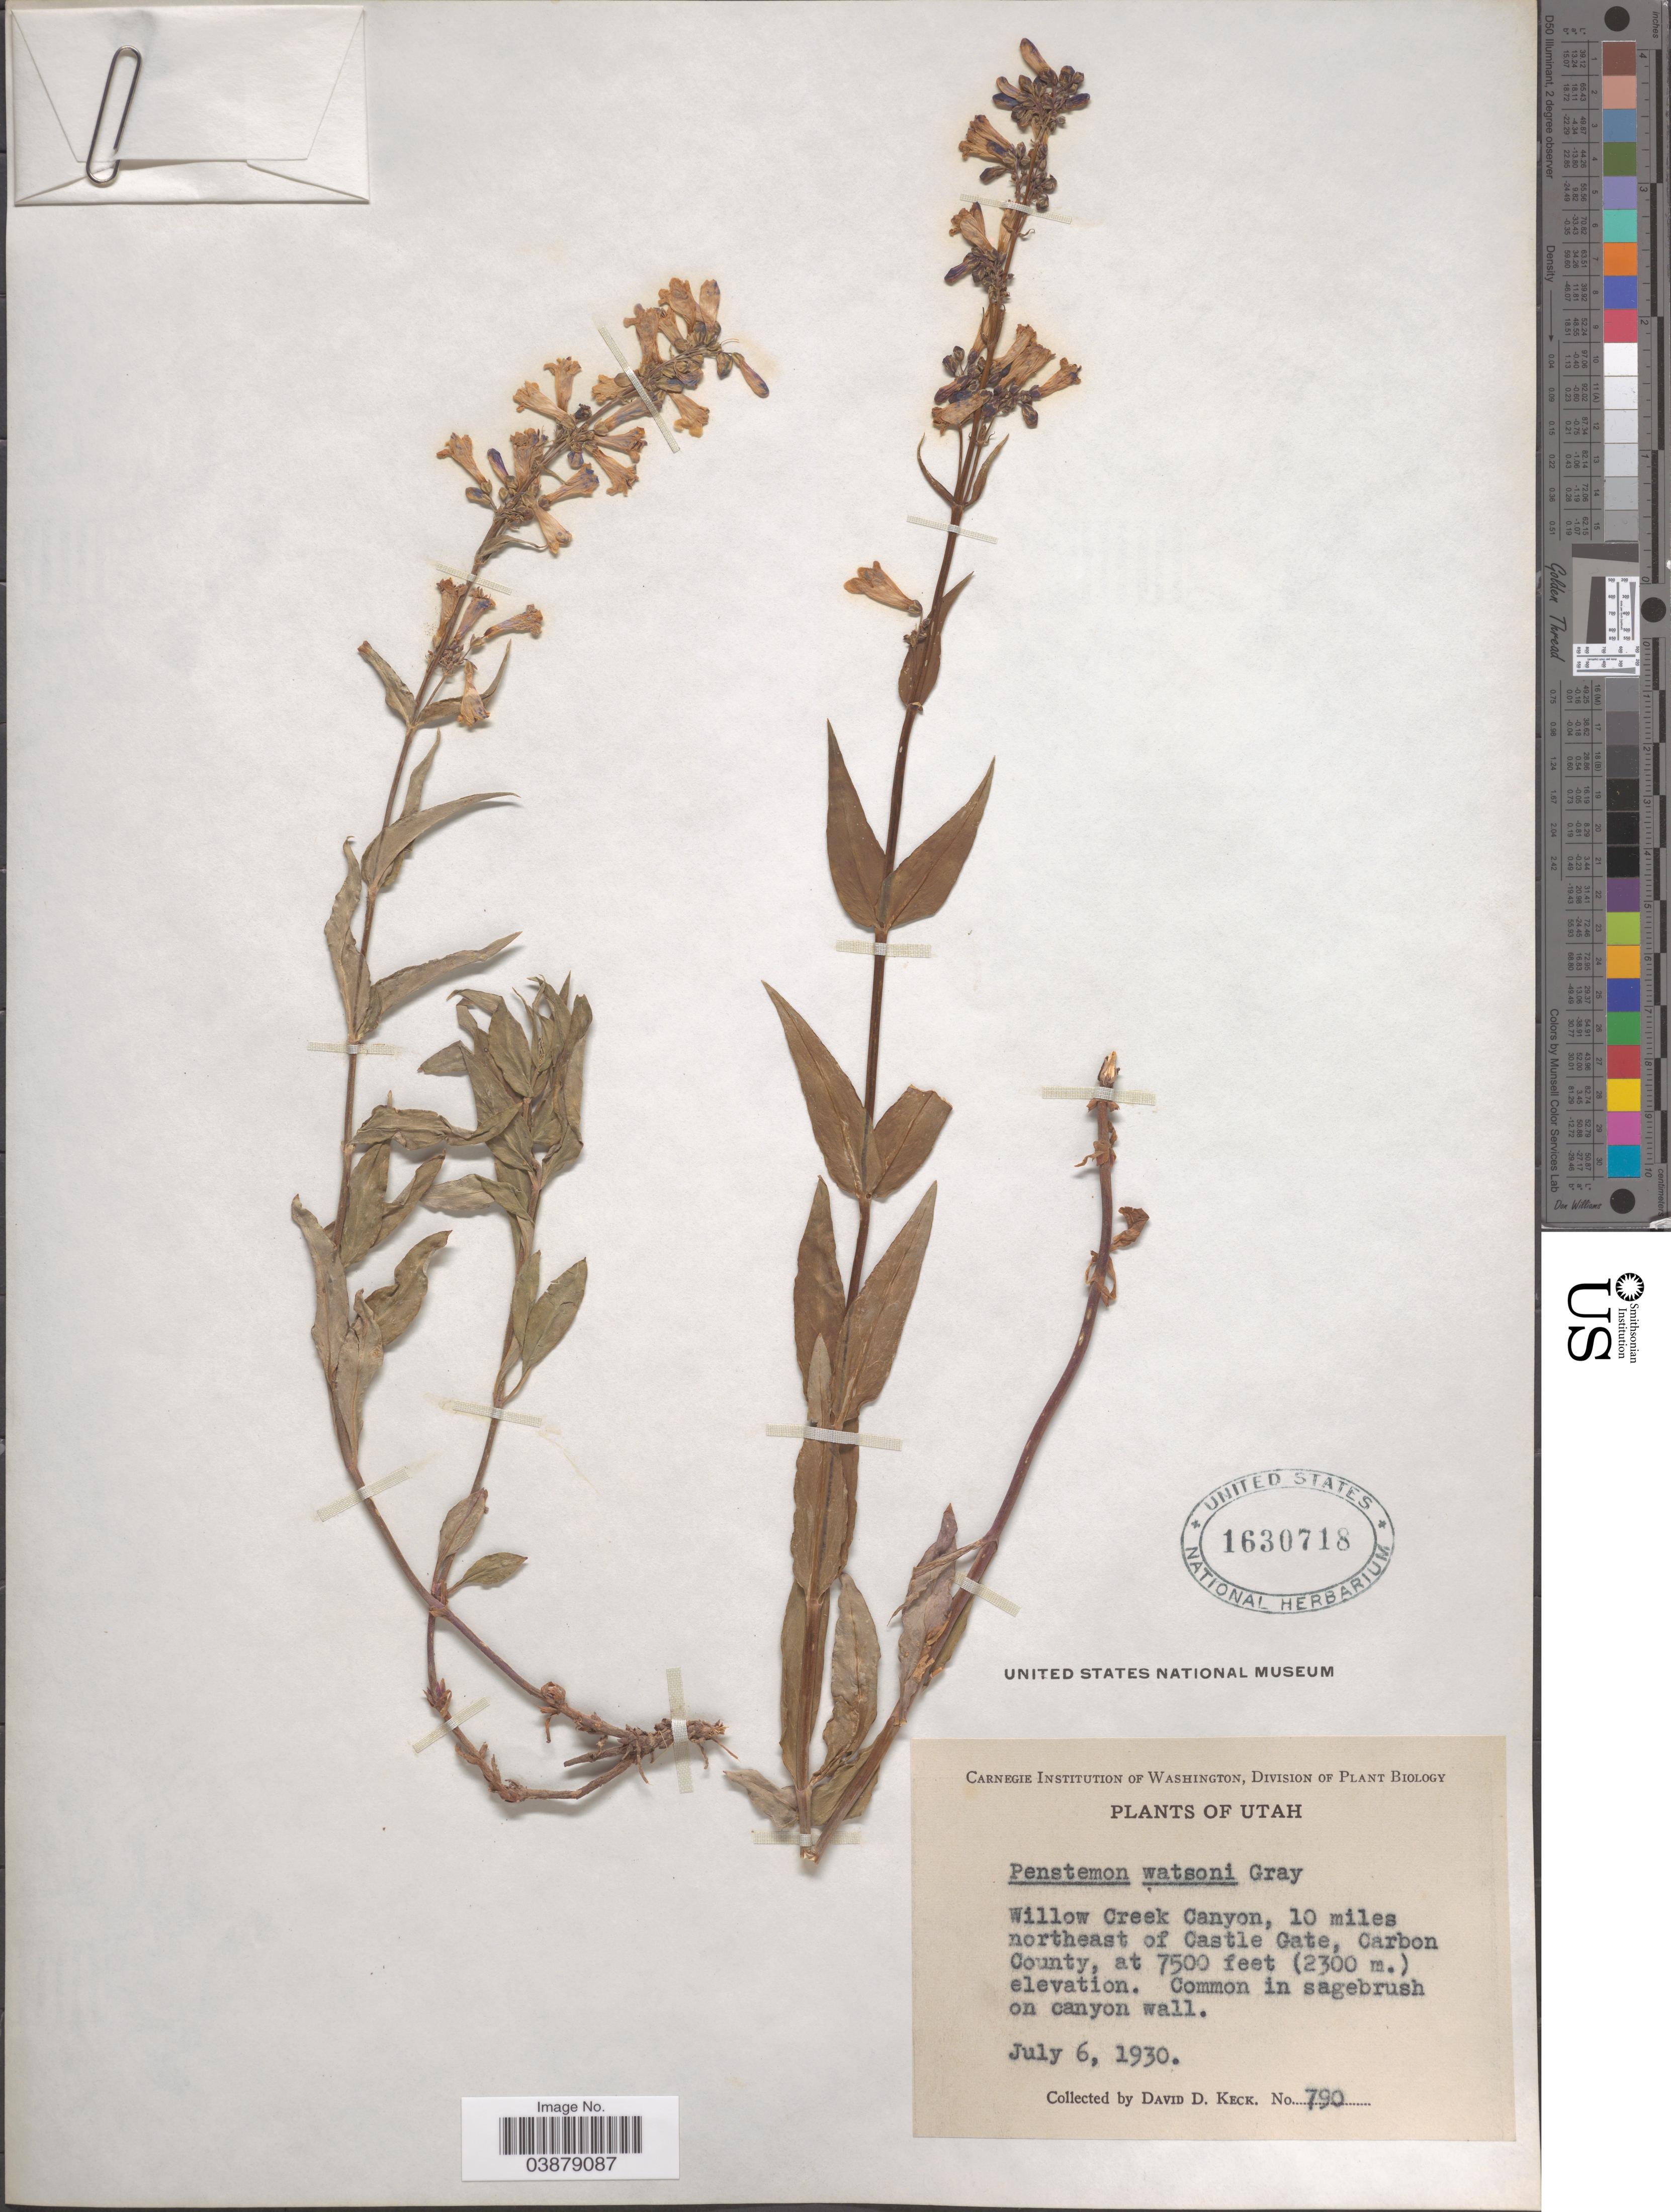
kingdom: Plantae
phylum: Tracheophyta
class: Magnoliopsida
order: Lamiales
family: Plantaginaceae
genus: Penstemon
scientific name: Penstemon watsonii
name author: A. Gray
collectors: D. D. Keck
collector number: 790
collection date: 1930-07-06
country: United States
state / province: Utah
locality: Willow Creek Canyon, 10 miles northeast of Castle Gate, Carbon County.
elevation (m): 2286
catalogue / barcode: US 1630718